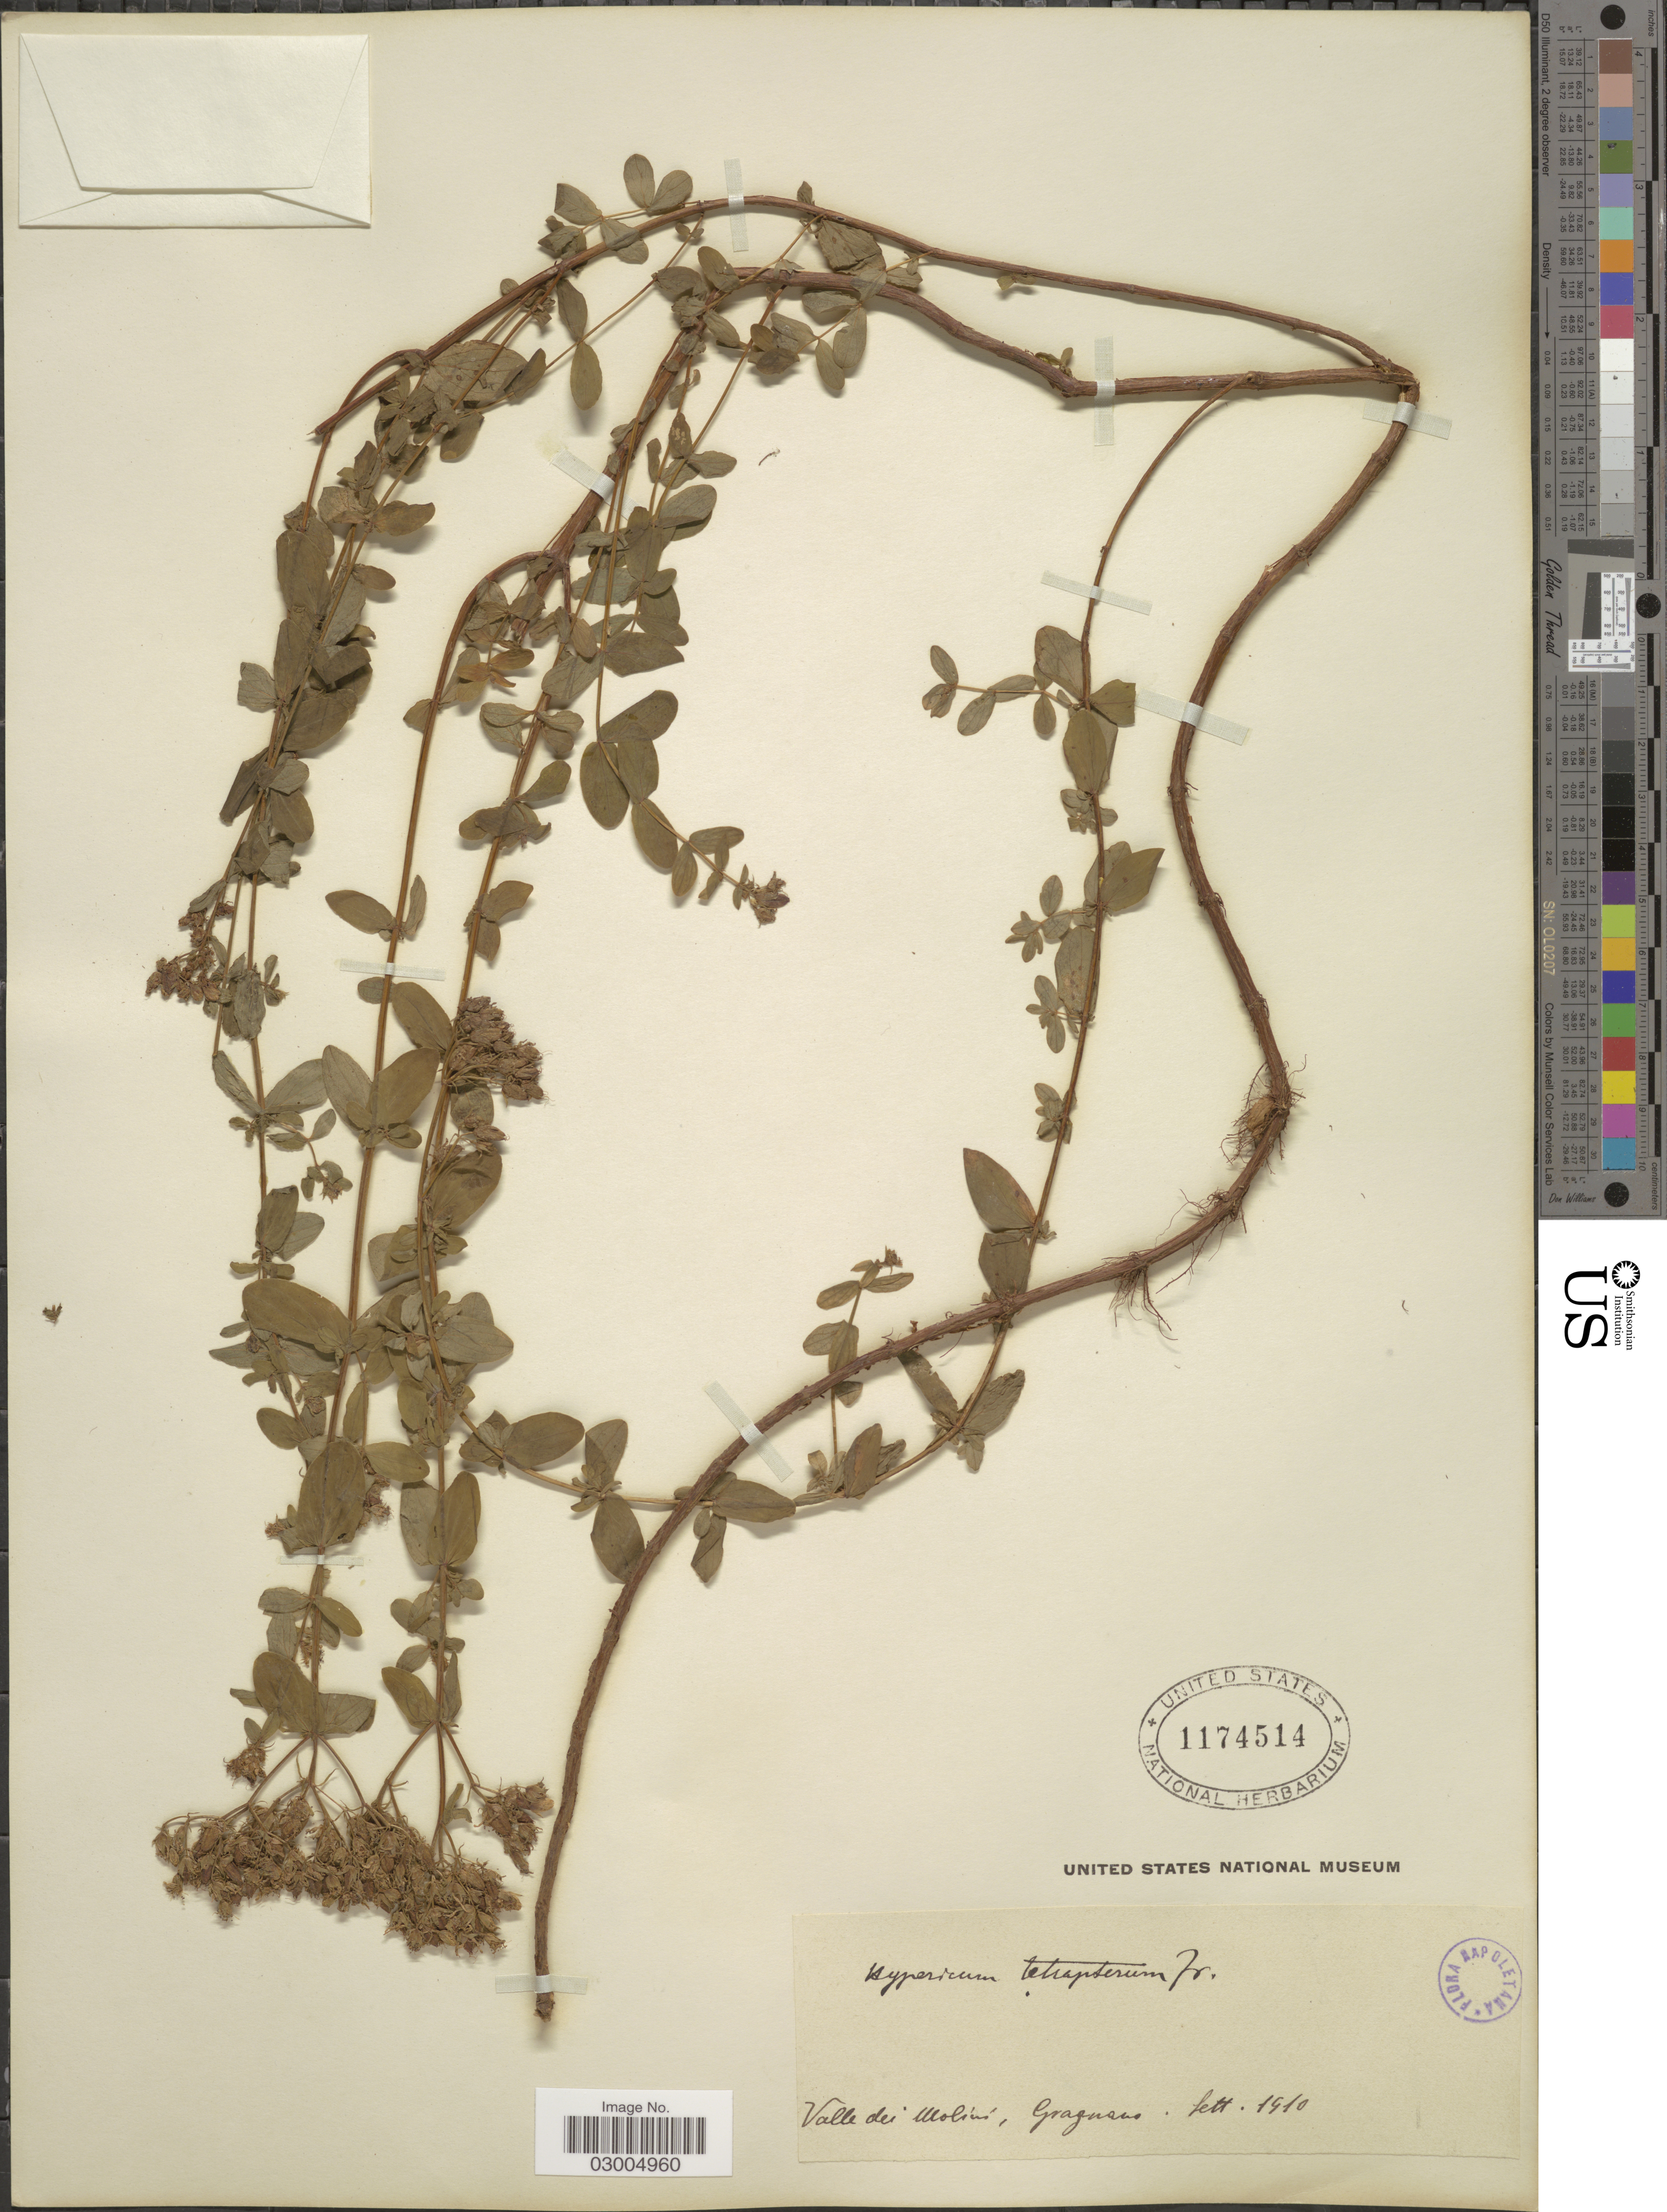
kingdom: Plantae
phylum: Tracheophyta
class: Magnoliopsida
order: Malpighiales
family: Hypericaceae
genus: Hypericum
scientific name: Hypericum tetrapterum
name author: Fr.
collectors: Gragnano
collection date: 1910-09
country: Italy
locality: Vallee dei Mulini. Gragnano.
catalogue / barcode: US 1174514